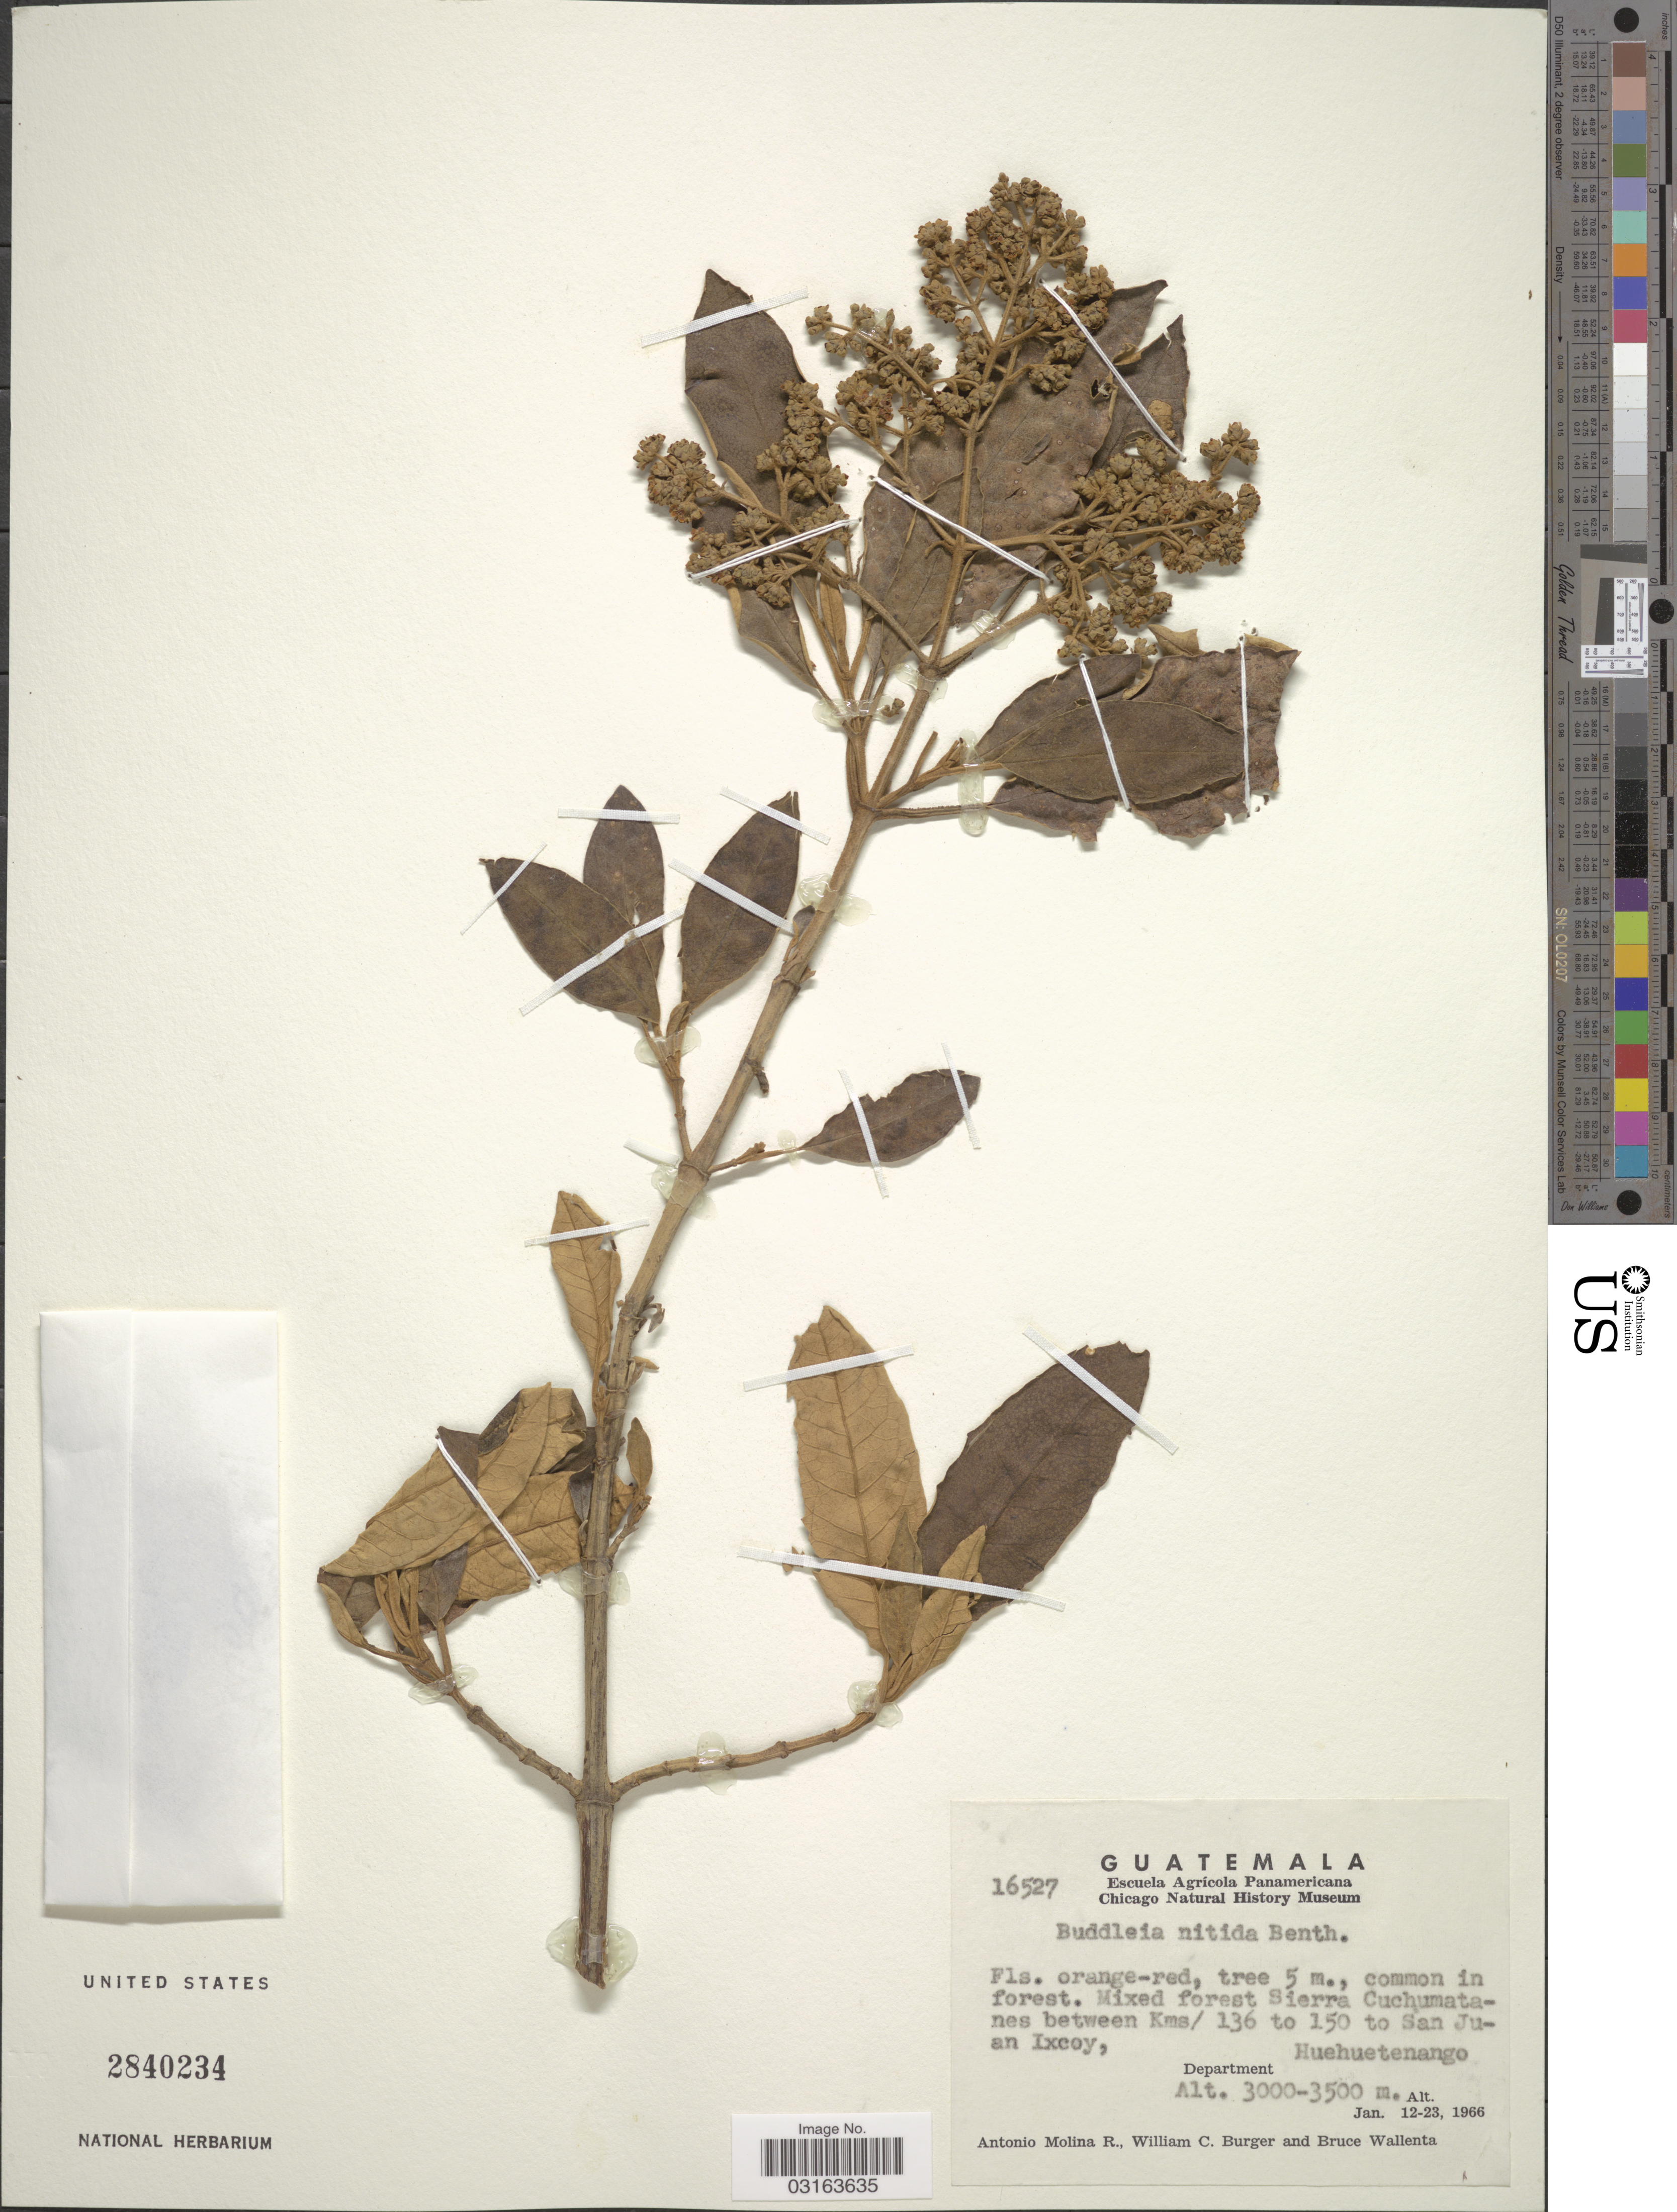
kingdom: Plantae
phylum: Tracheophyta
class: Magnoliopsida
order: Lamiales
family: Scrophulariaceae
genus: Buddleja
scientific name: Buddleja nitida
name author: Benth.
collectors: A. Molina R., W. Burger & B. Wallenta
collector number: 16527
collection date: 1966-01-12/1966-01-23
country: Guatemala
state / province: Huehuetenango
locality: Sierra Cuchumatanes between Kms/ 136 to 150 to San Juan Ixcoy, Department Huehuetenango.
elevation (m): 3000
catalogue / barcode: US 2840234